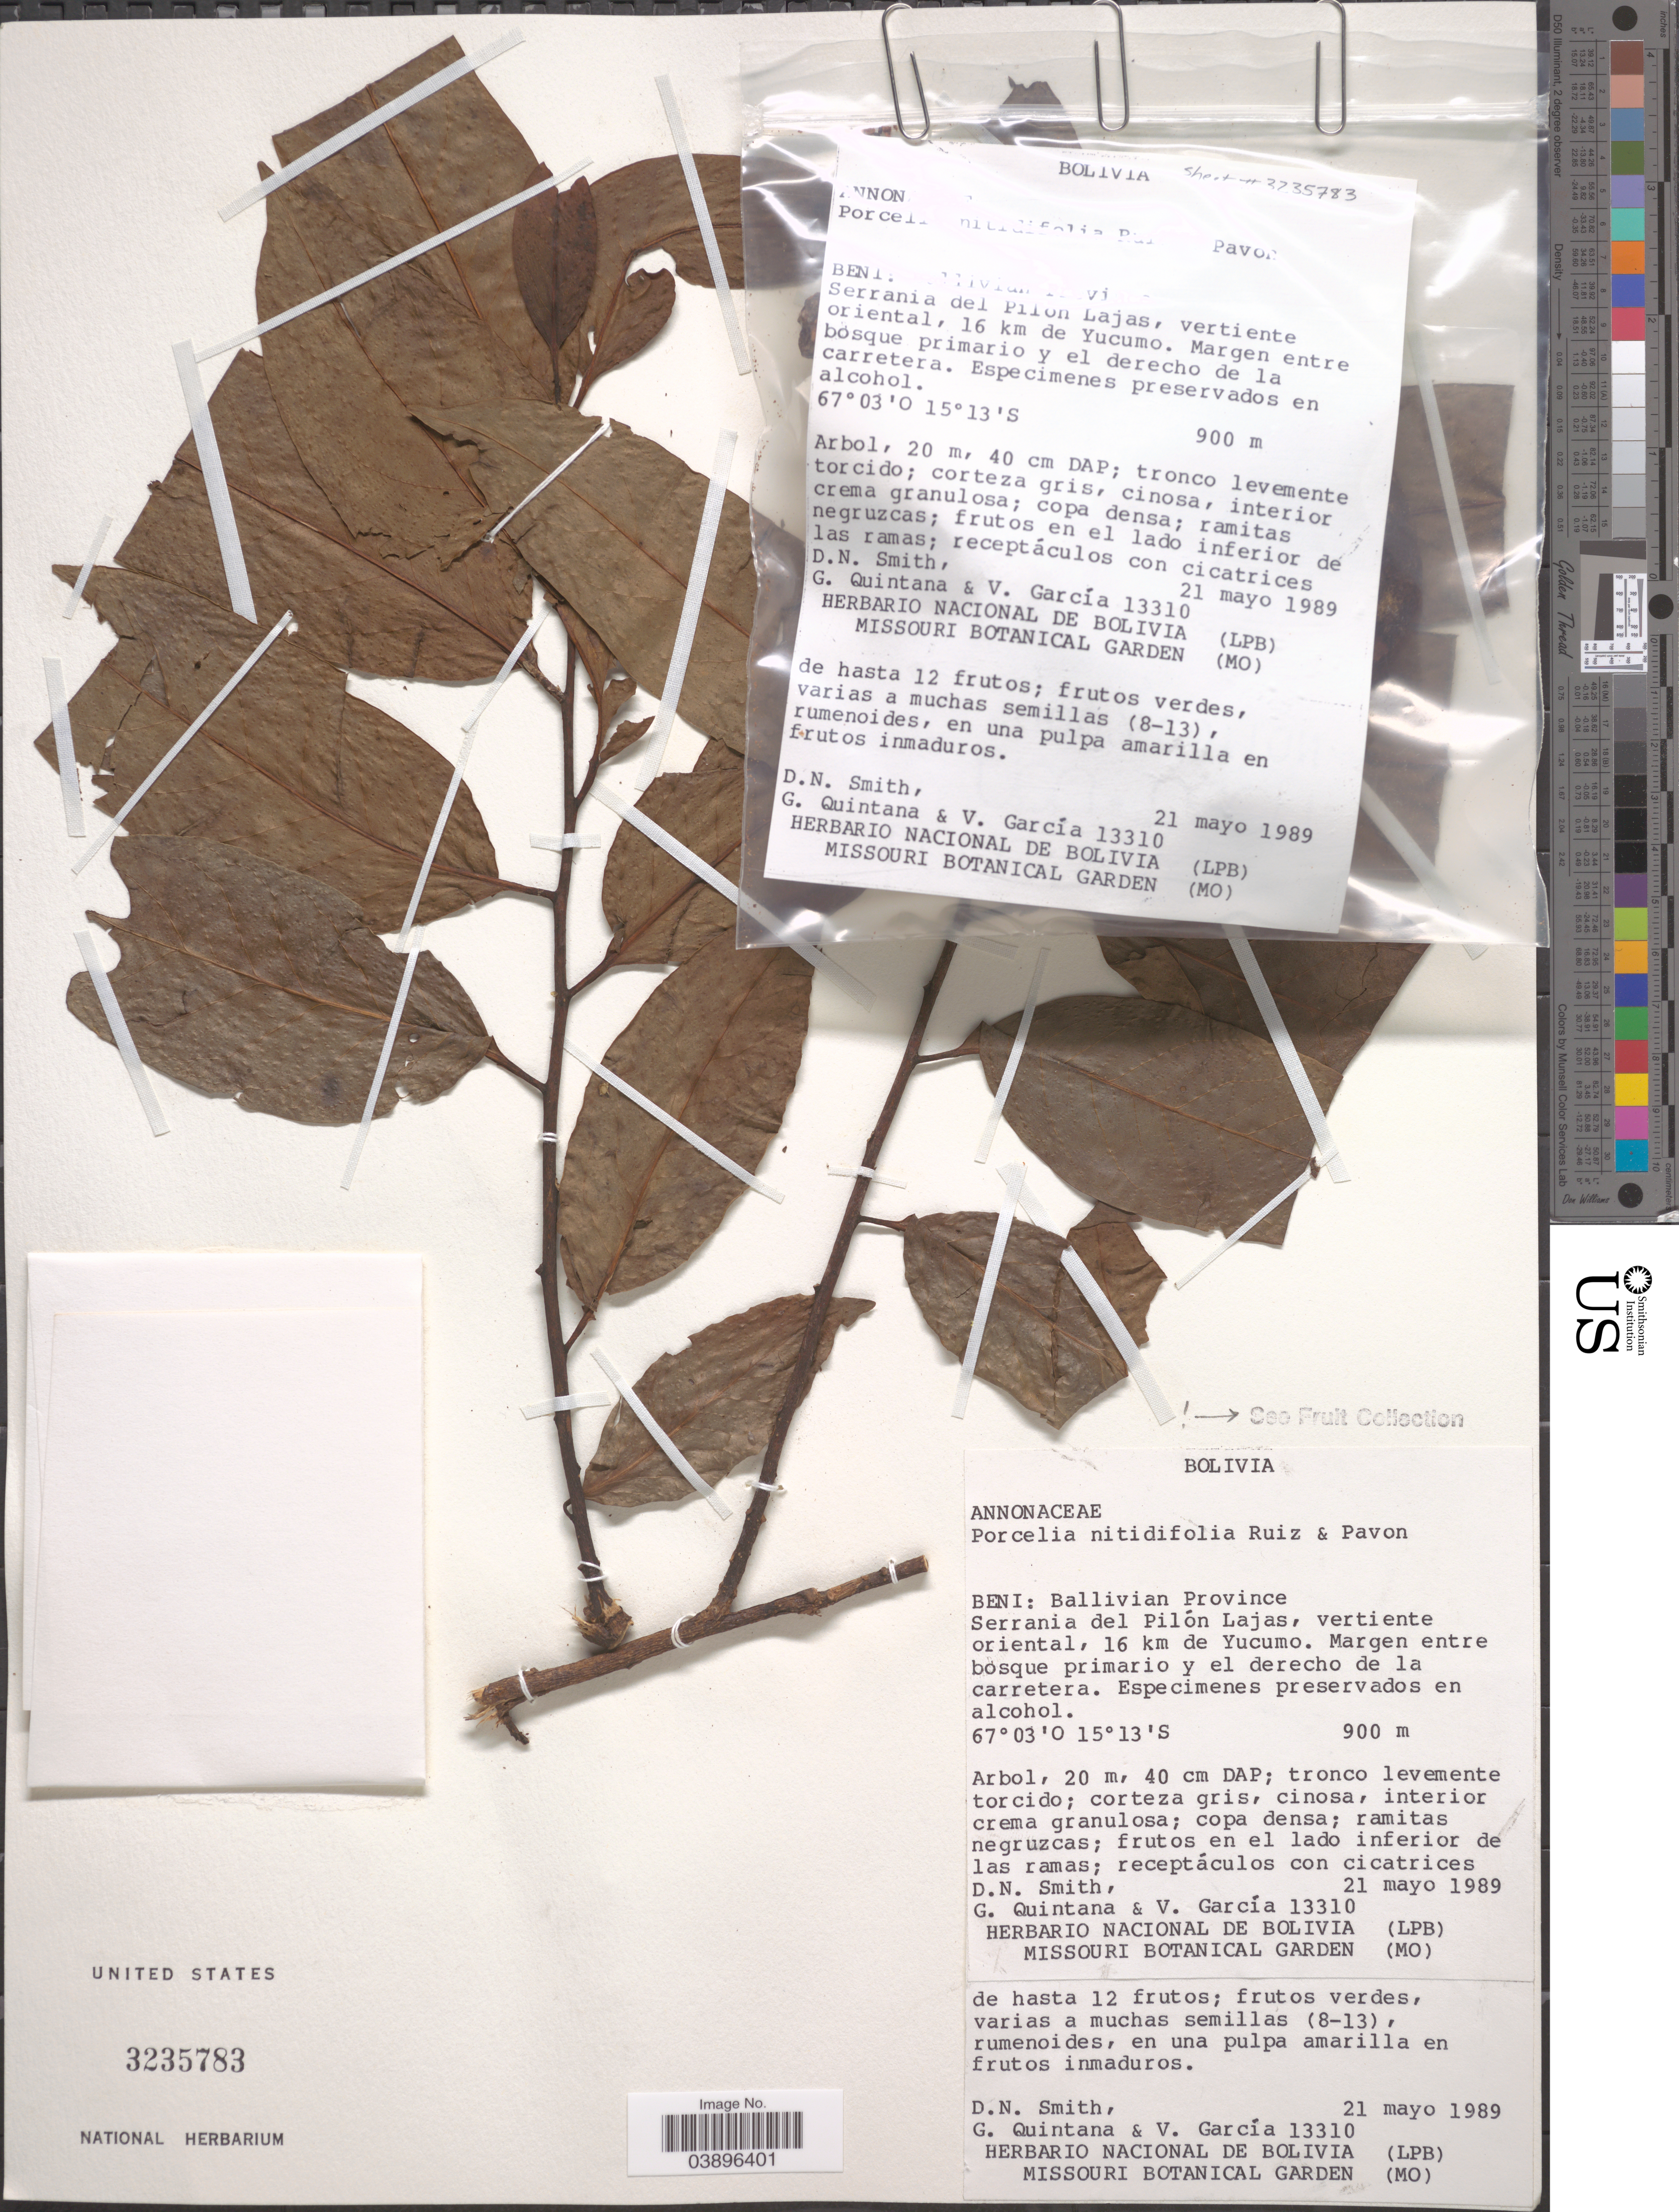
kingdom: Plantae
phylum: Tracheophyta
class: Magnoliopsida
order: Magnoliales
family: Annonaceae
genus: Porcelia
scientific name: Porcelia nitidifolia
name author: Ruiz & Pav.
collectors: D. Smith, G. Quintana & V. Garcia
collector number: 13310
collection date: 1989-05-21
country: Bolivia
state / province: Beni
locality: Ballivian Province. Serrania del Pilón Lajas, vertiente oriental, 16 km de Yucumo.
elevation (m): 900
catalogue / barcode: US 3235783